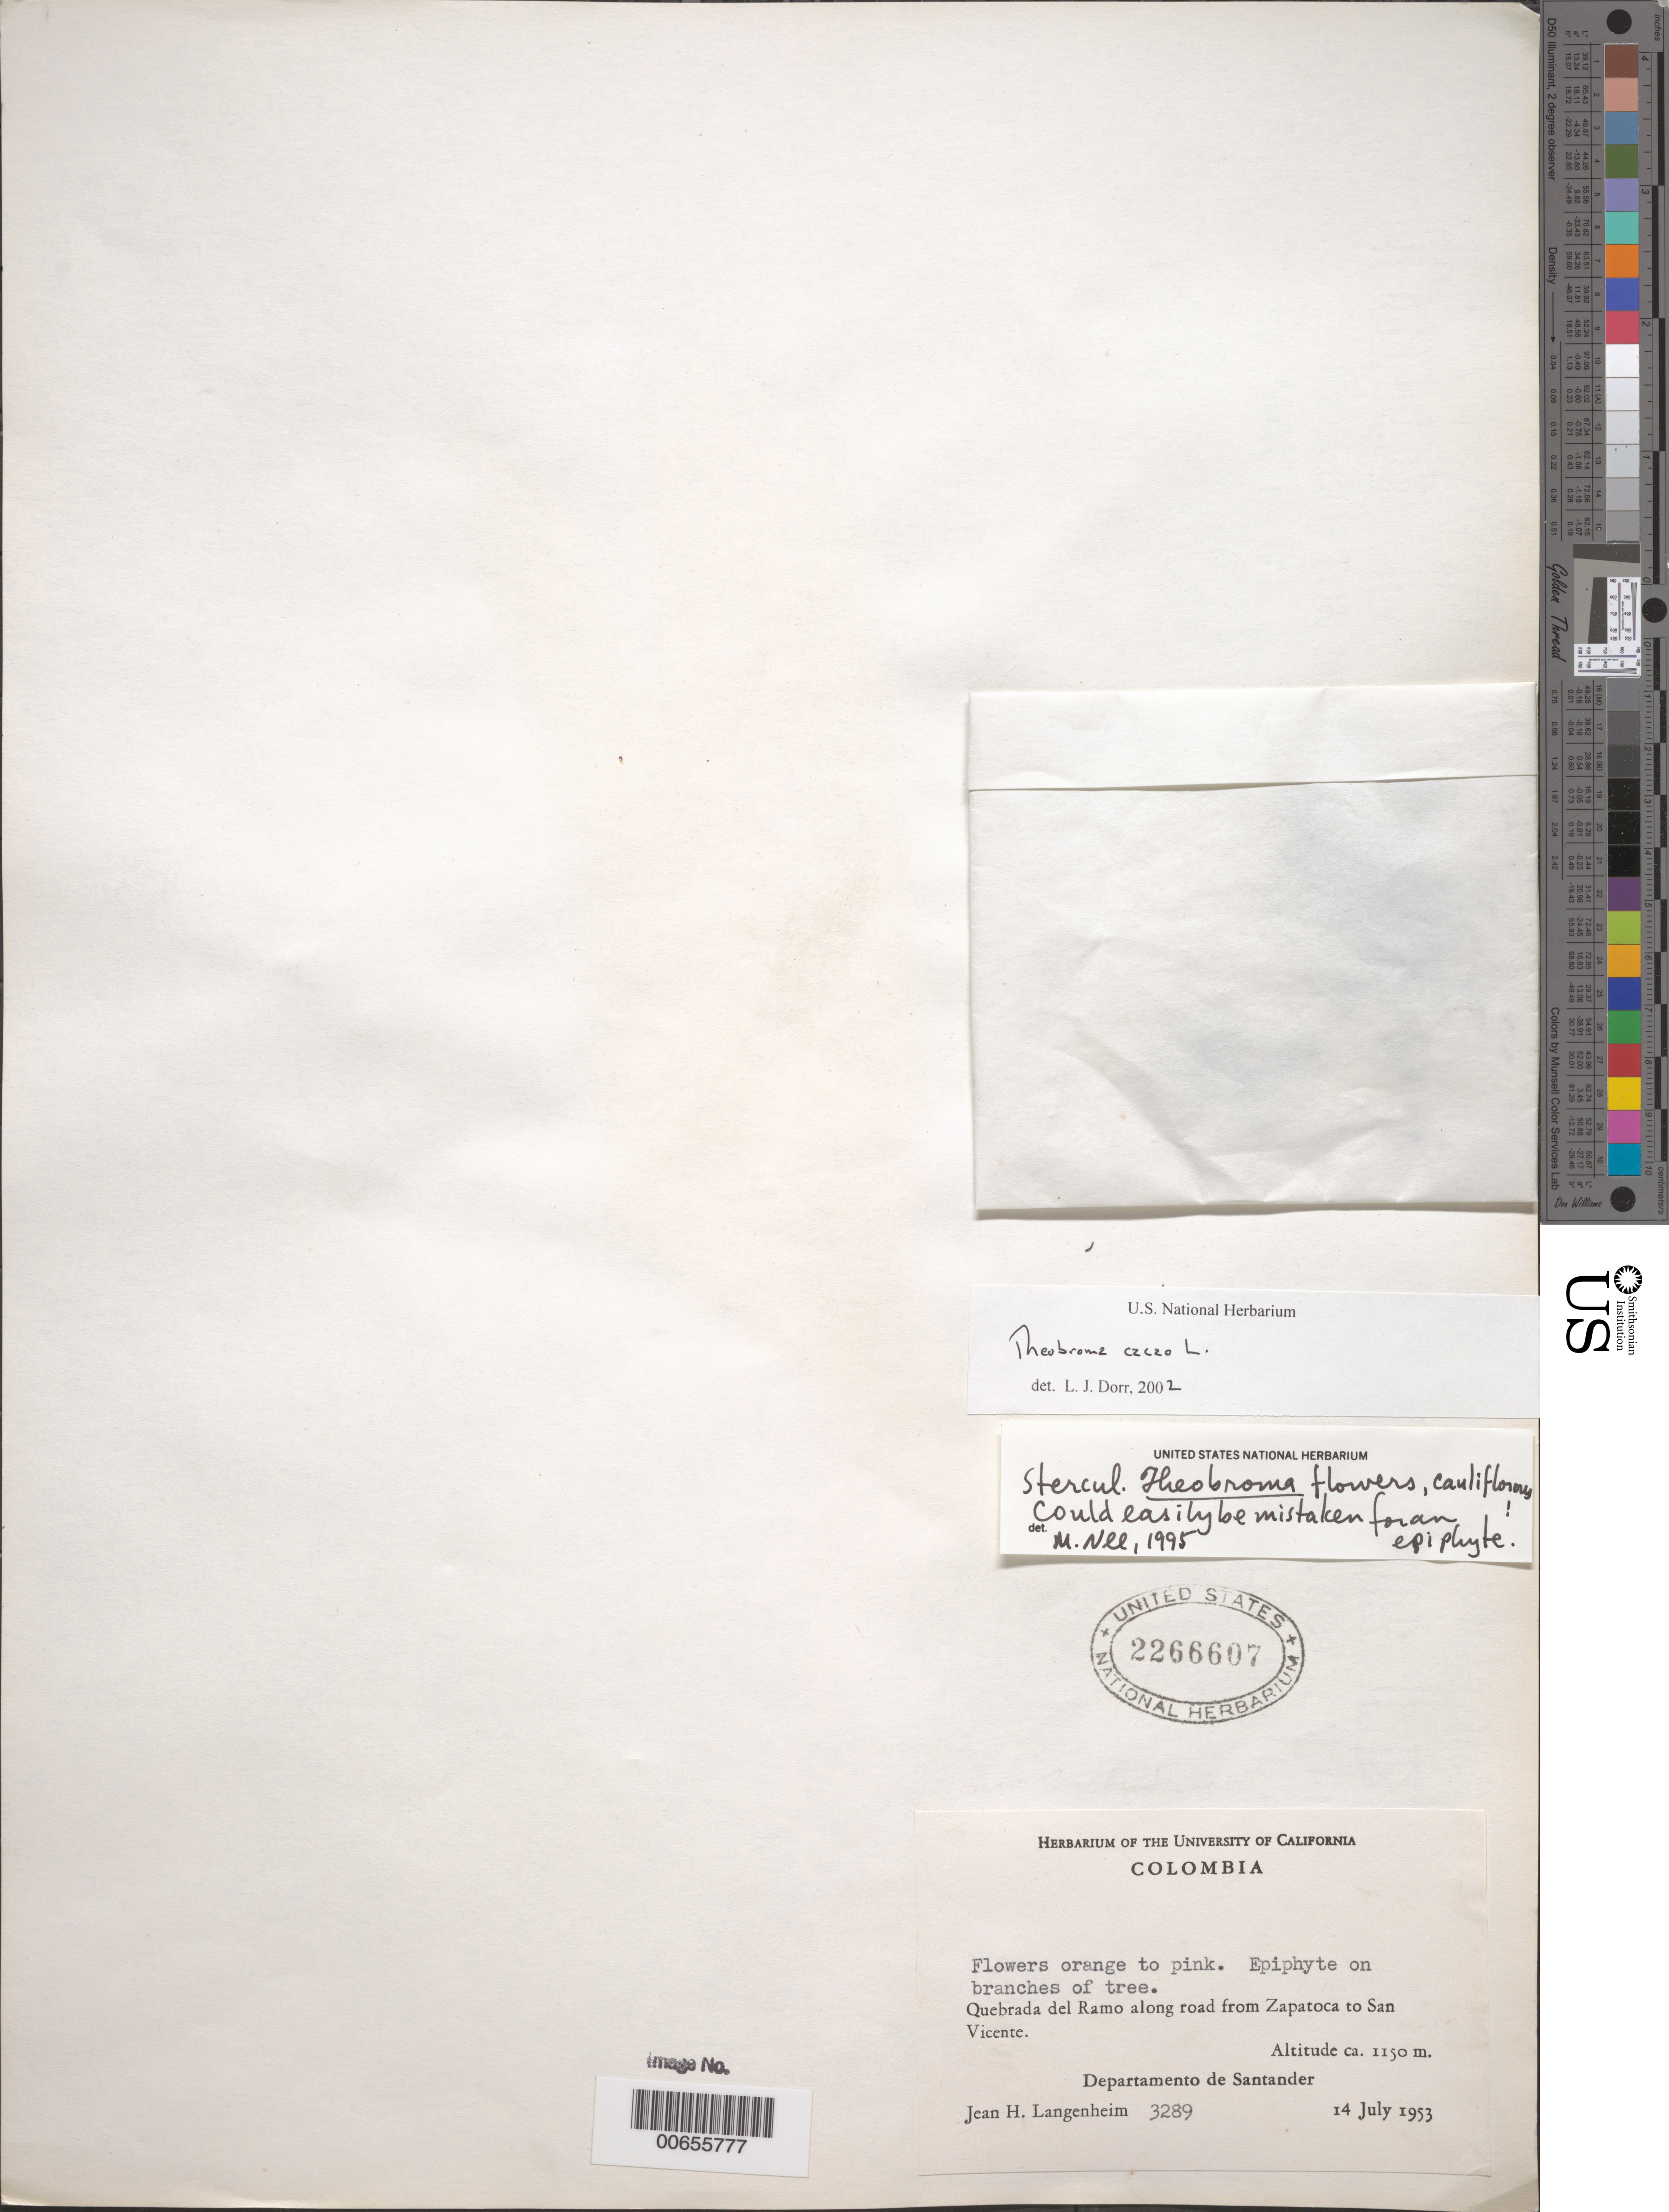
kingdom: Plantae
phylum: Tracheophyta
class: Magnoliopsida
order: Malvales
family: Malvaceae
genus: Theobroma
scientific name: Theobroma cacao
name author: L.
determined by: Dorr, L. J., (BOT), Smithsonian Institution - National Museum of Natural History (UNITED STATES)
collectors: J. H. Langenheim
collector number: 3289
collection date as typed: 14 Jul 1953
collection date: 1953-07-14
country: Colombia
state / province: Santander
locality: Quebrada del Ramo along road from Zapotoca to San Vicente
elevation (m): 1150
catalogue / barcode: US 2266607